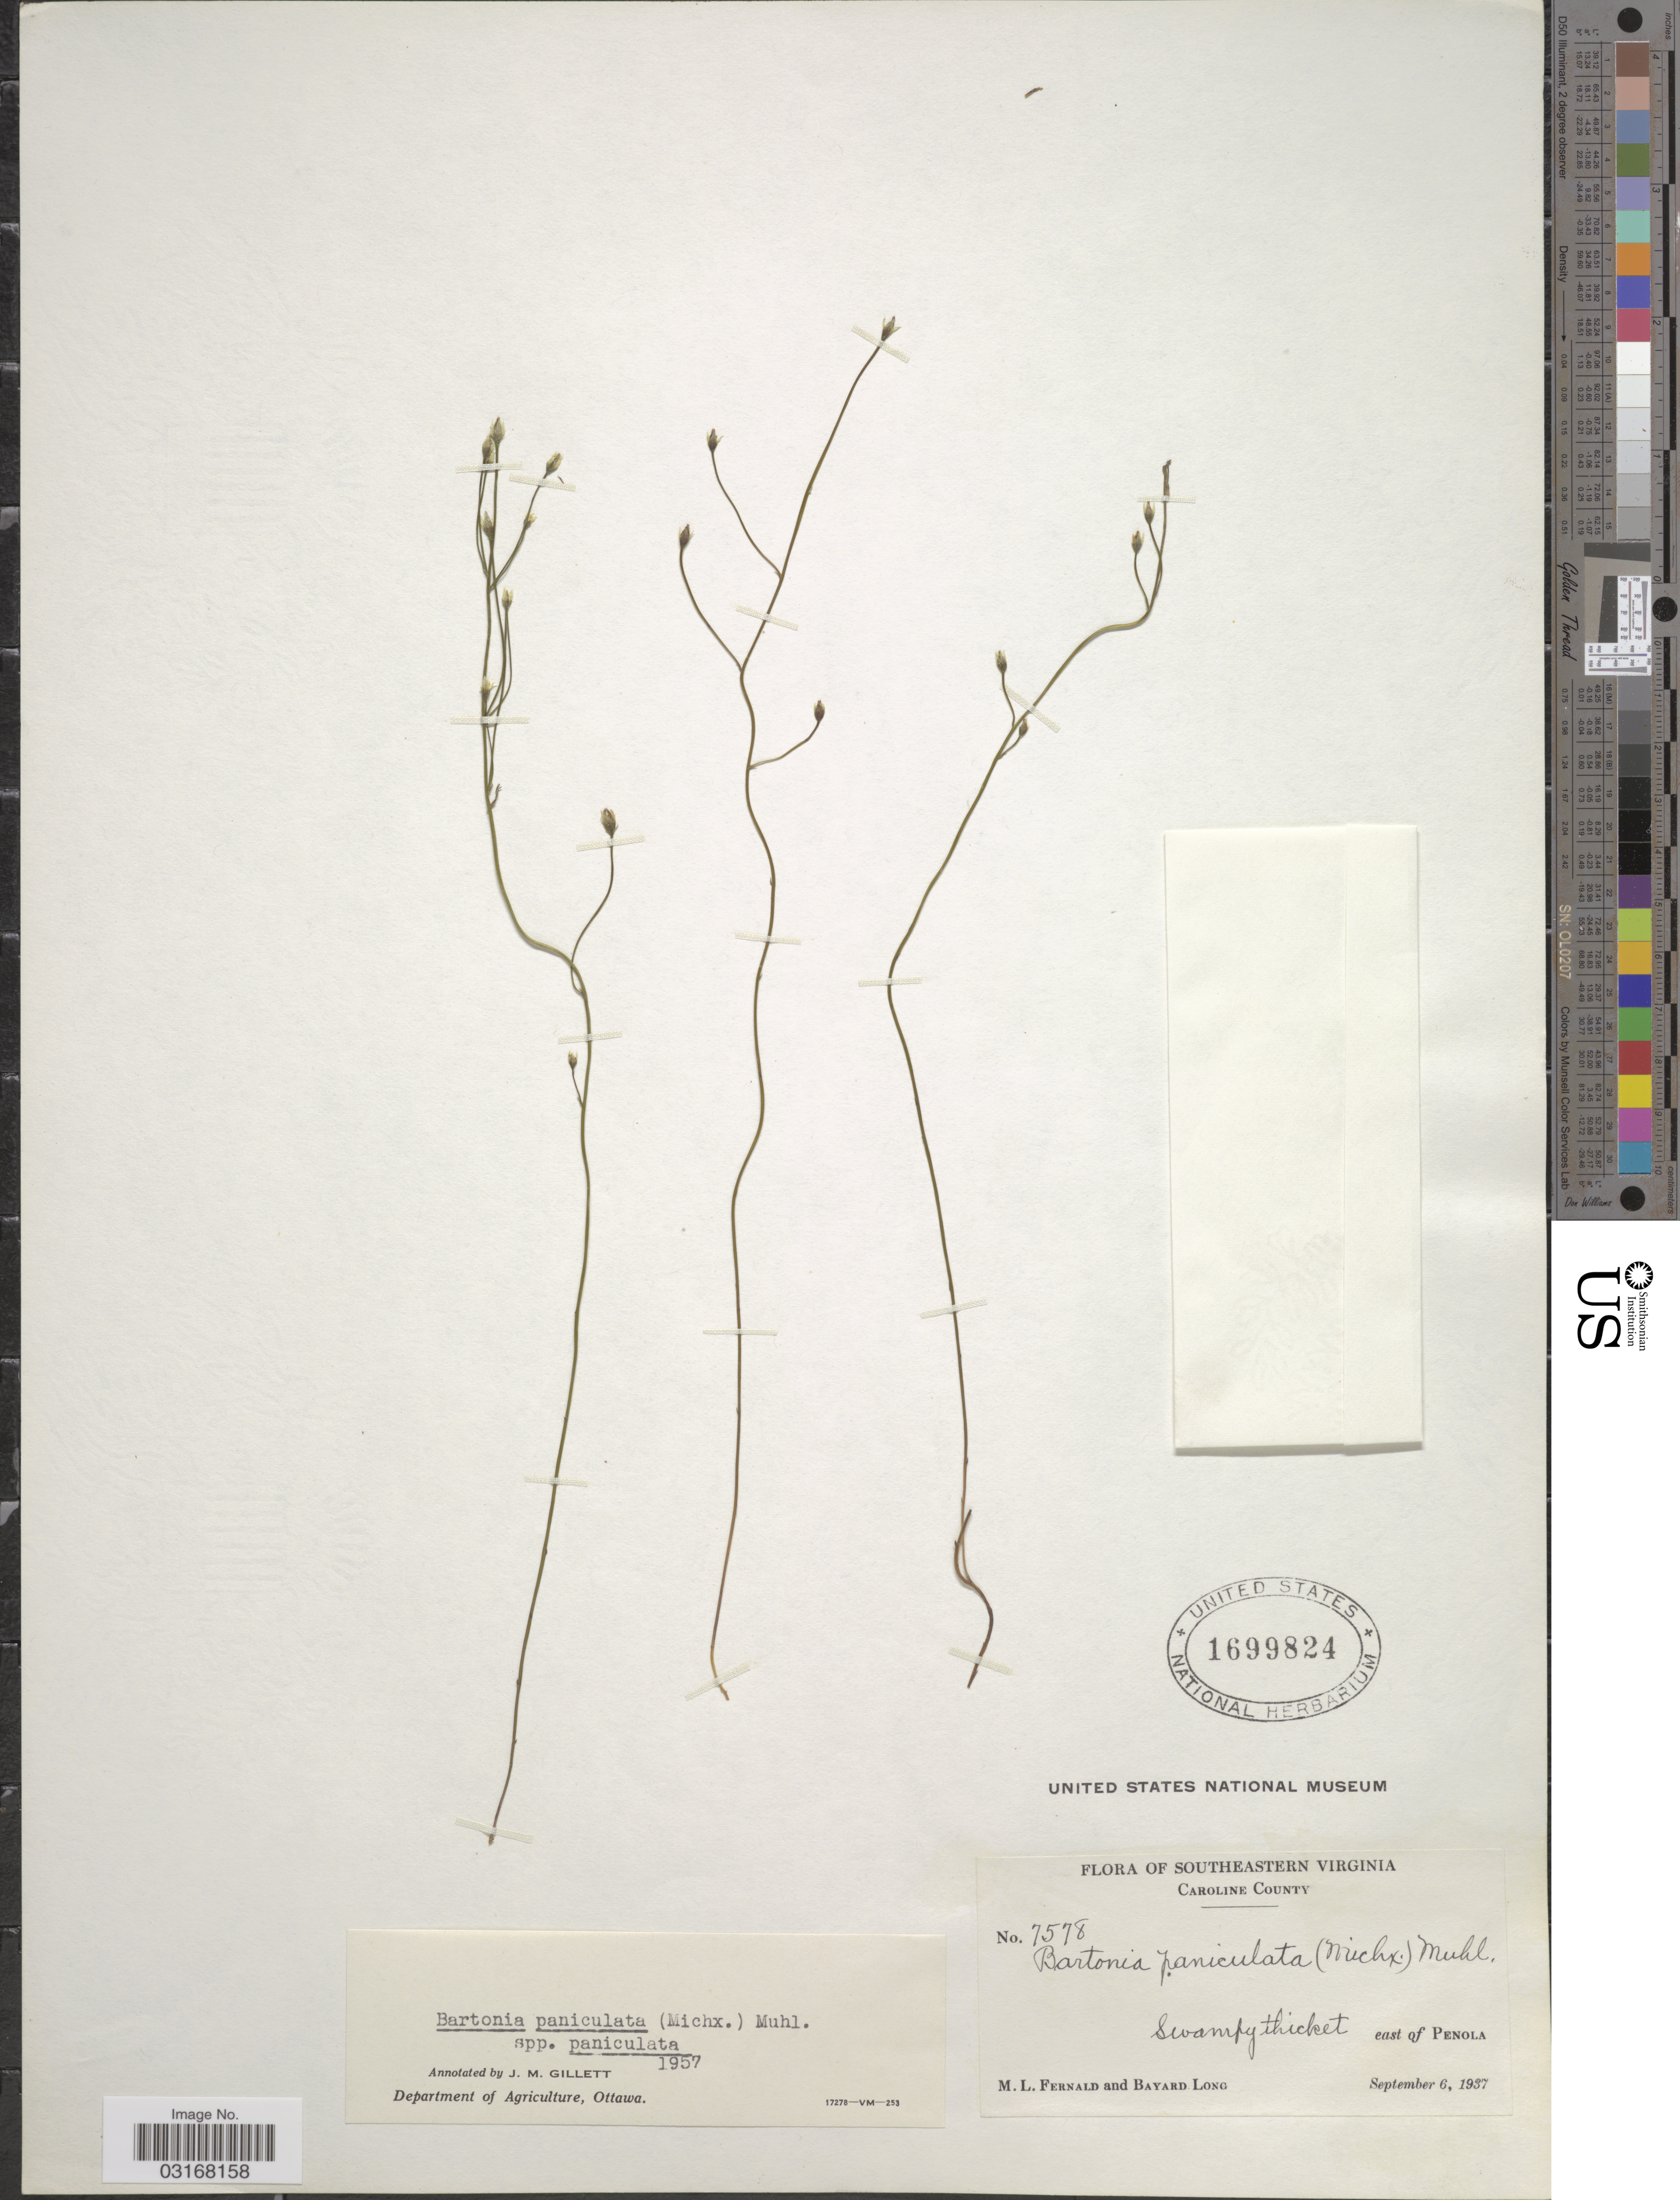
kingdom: Plantae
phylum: Tracheophyta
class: Magnoliopsida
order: Gentianales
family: Gentianaceae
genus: Bartonia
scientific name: Bartonia paniculata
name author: (Michx.) Muhl.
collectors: M. L. Fernald & B. Long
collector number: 7578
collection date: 1937-09-06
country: United States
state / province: Virginia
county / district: Caroline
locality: Southeastern Virginia. Caroline County. East of Penola.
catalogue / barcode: US 1699824